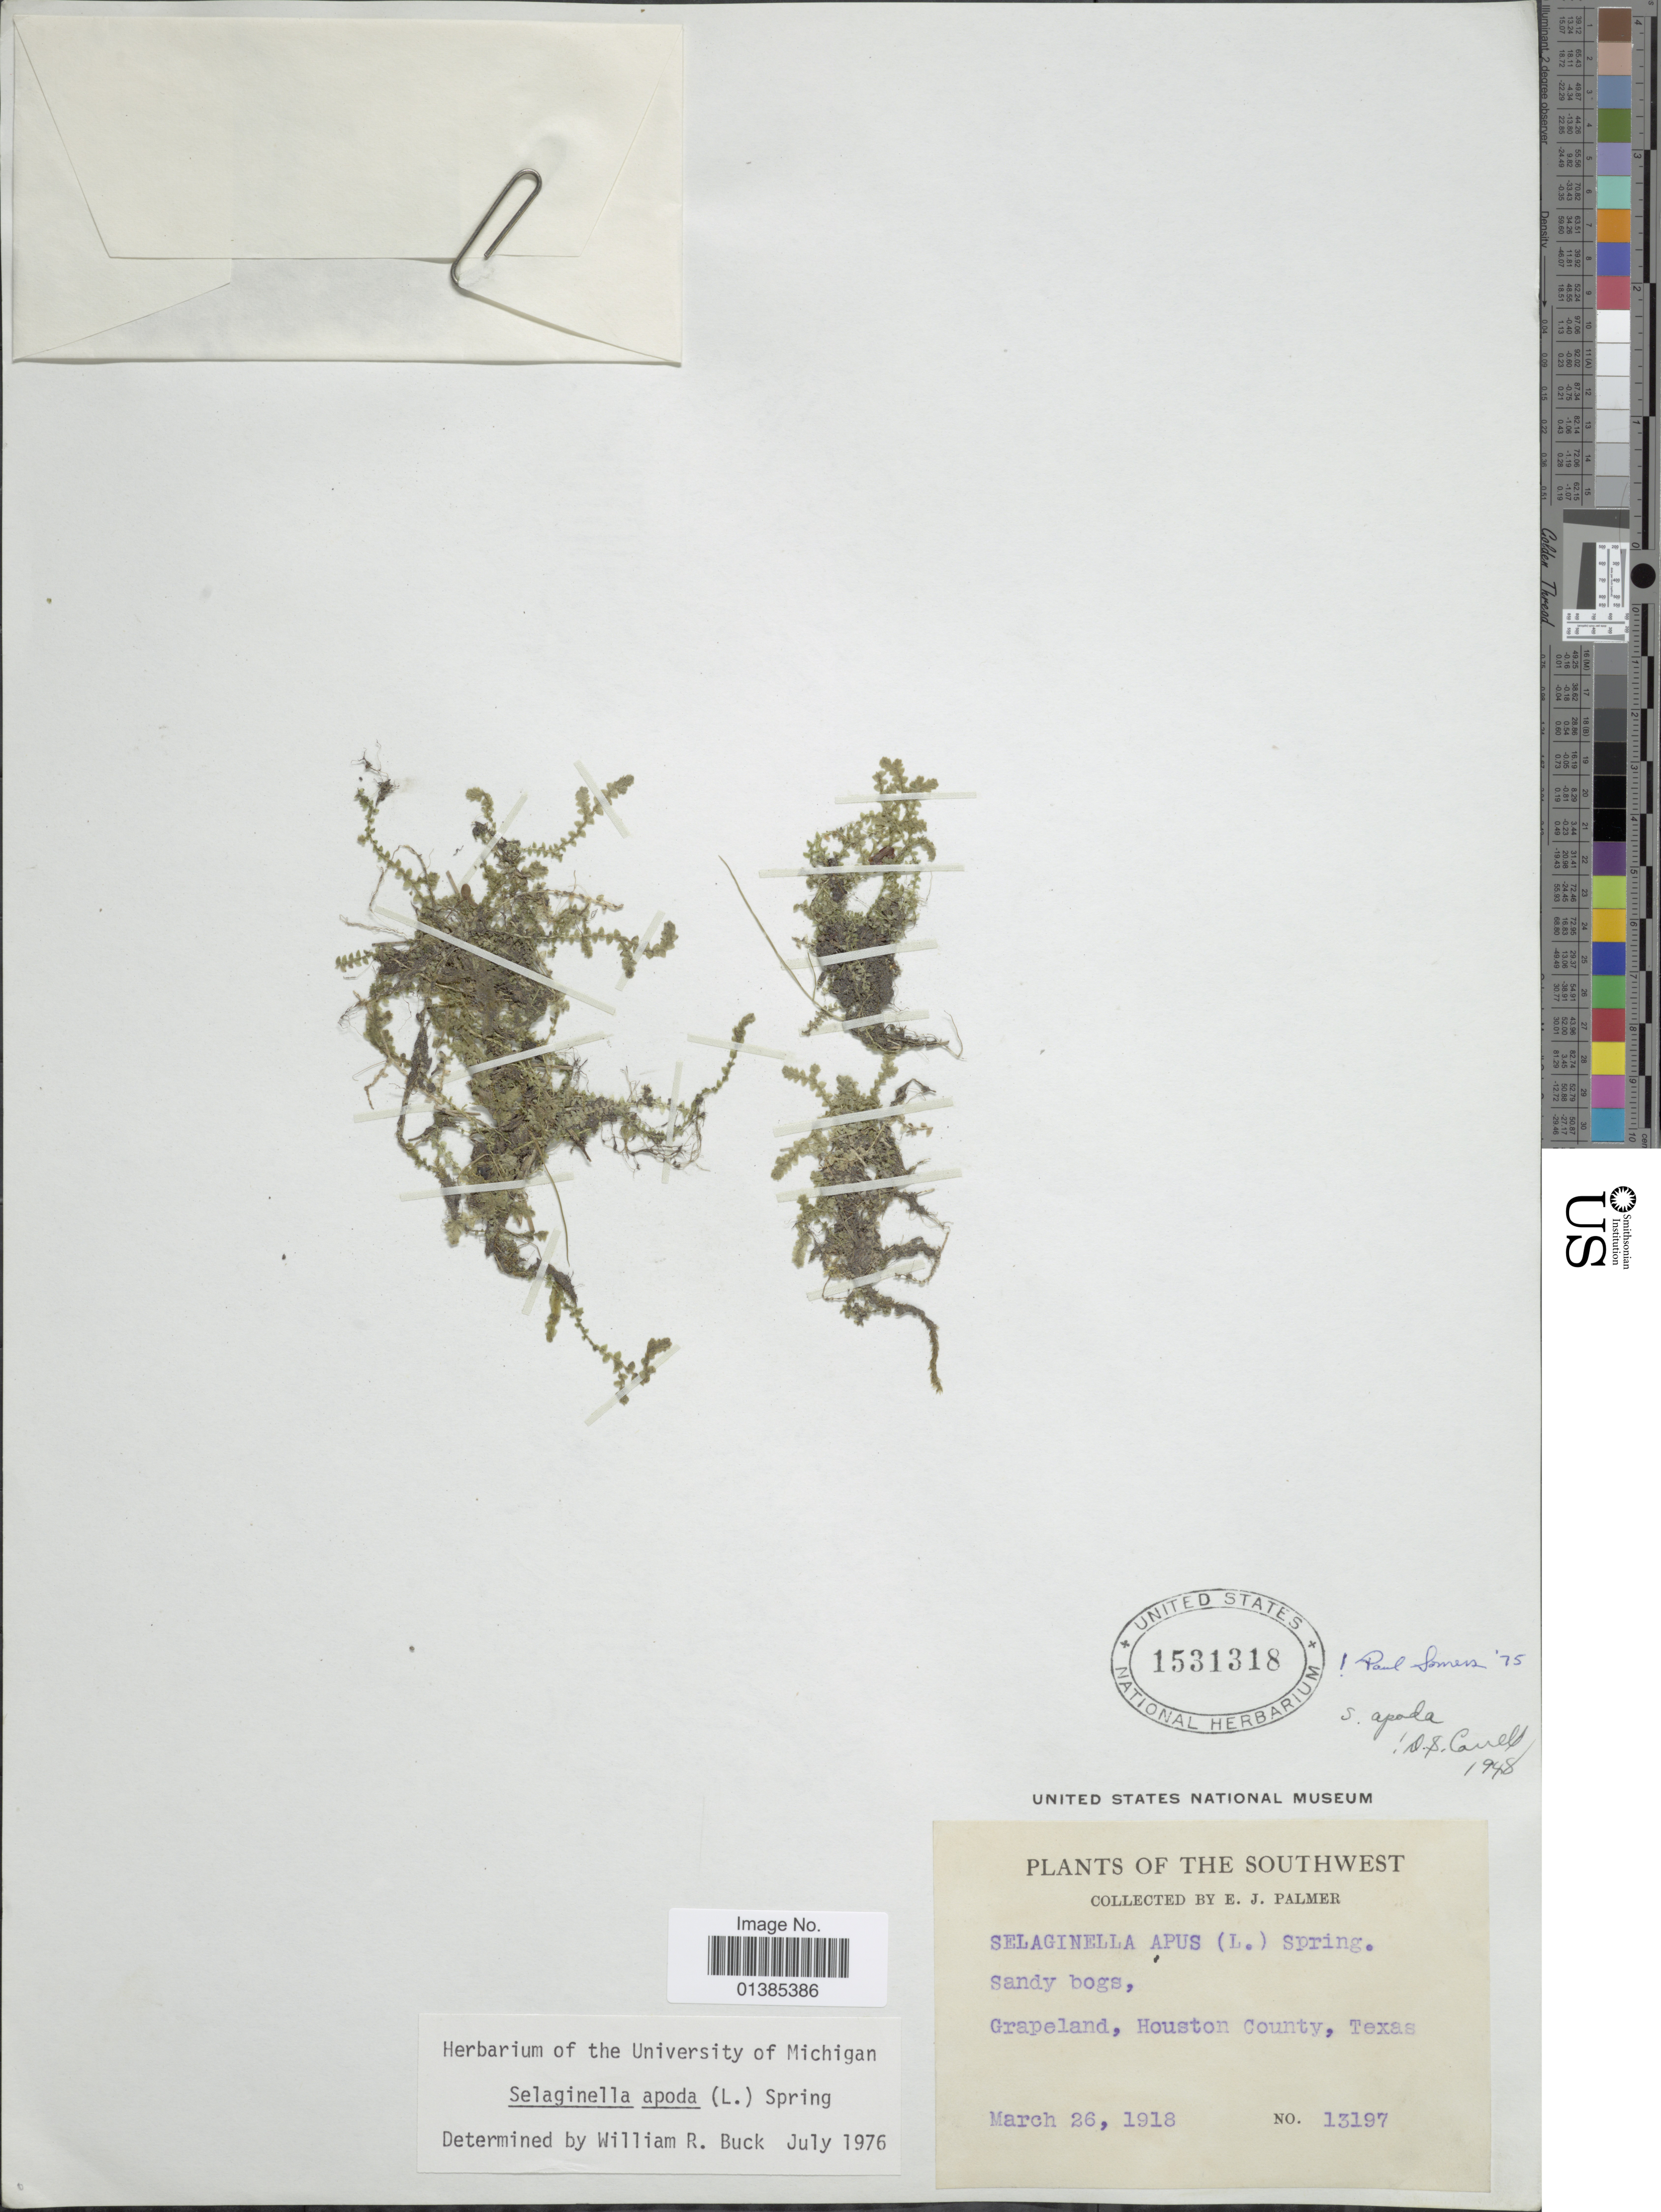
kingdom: Plantae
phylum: Tracheophyta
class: Lycopodiopsida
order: Selaginellales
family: Selaginellaceae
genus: Selaginella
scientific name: Selaginella apus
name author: Spring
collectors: E. J. Palmer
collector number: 13197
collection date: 1918-03-26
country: United States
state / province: Texas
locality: Southwest. Sandy bogs, Grapeland, Houston County.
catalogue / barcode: US 1531318